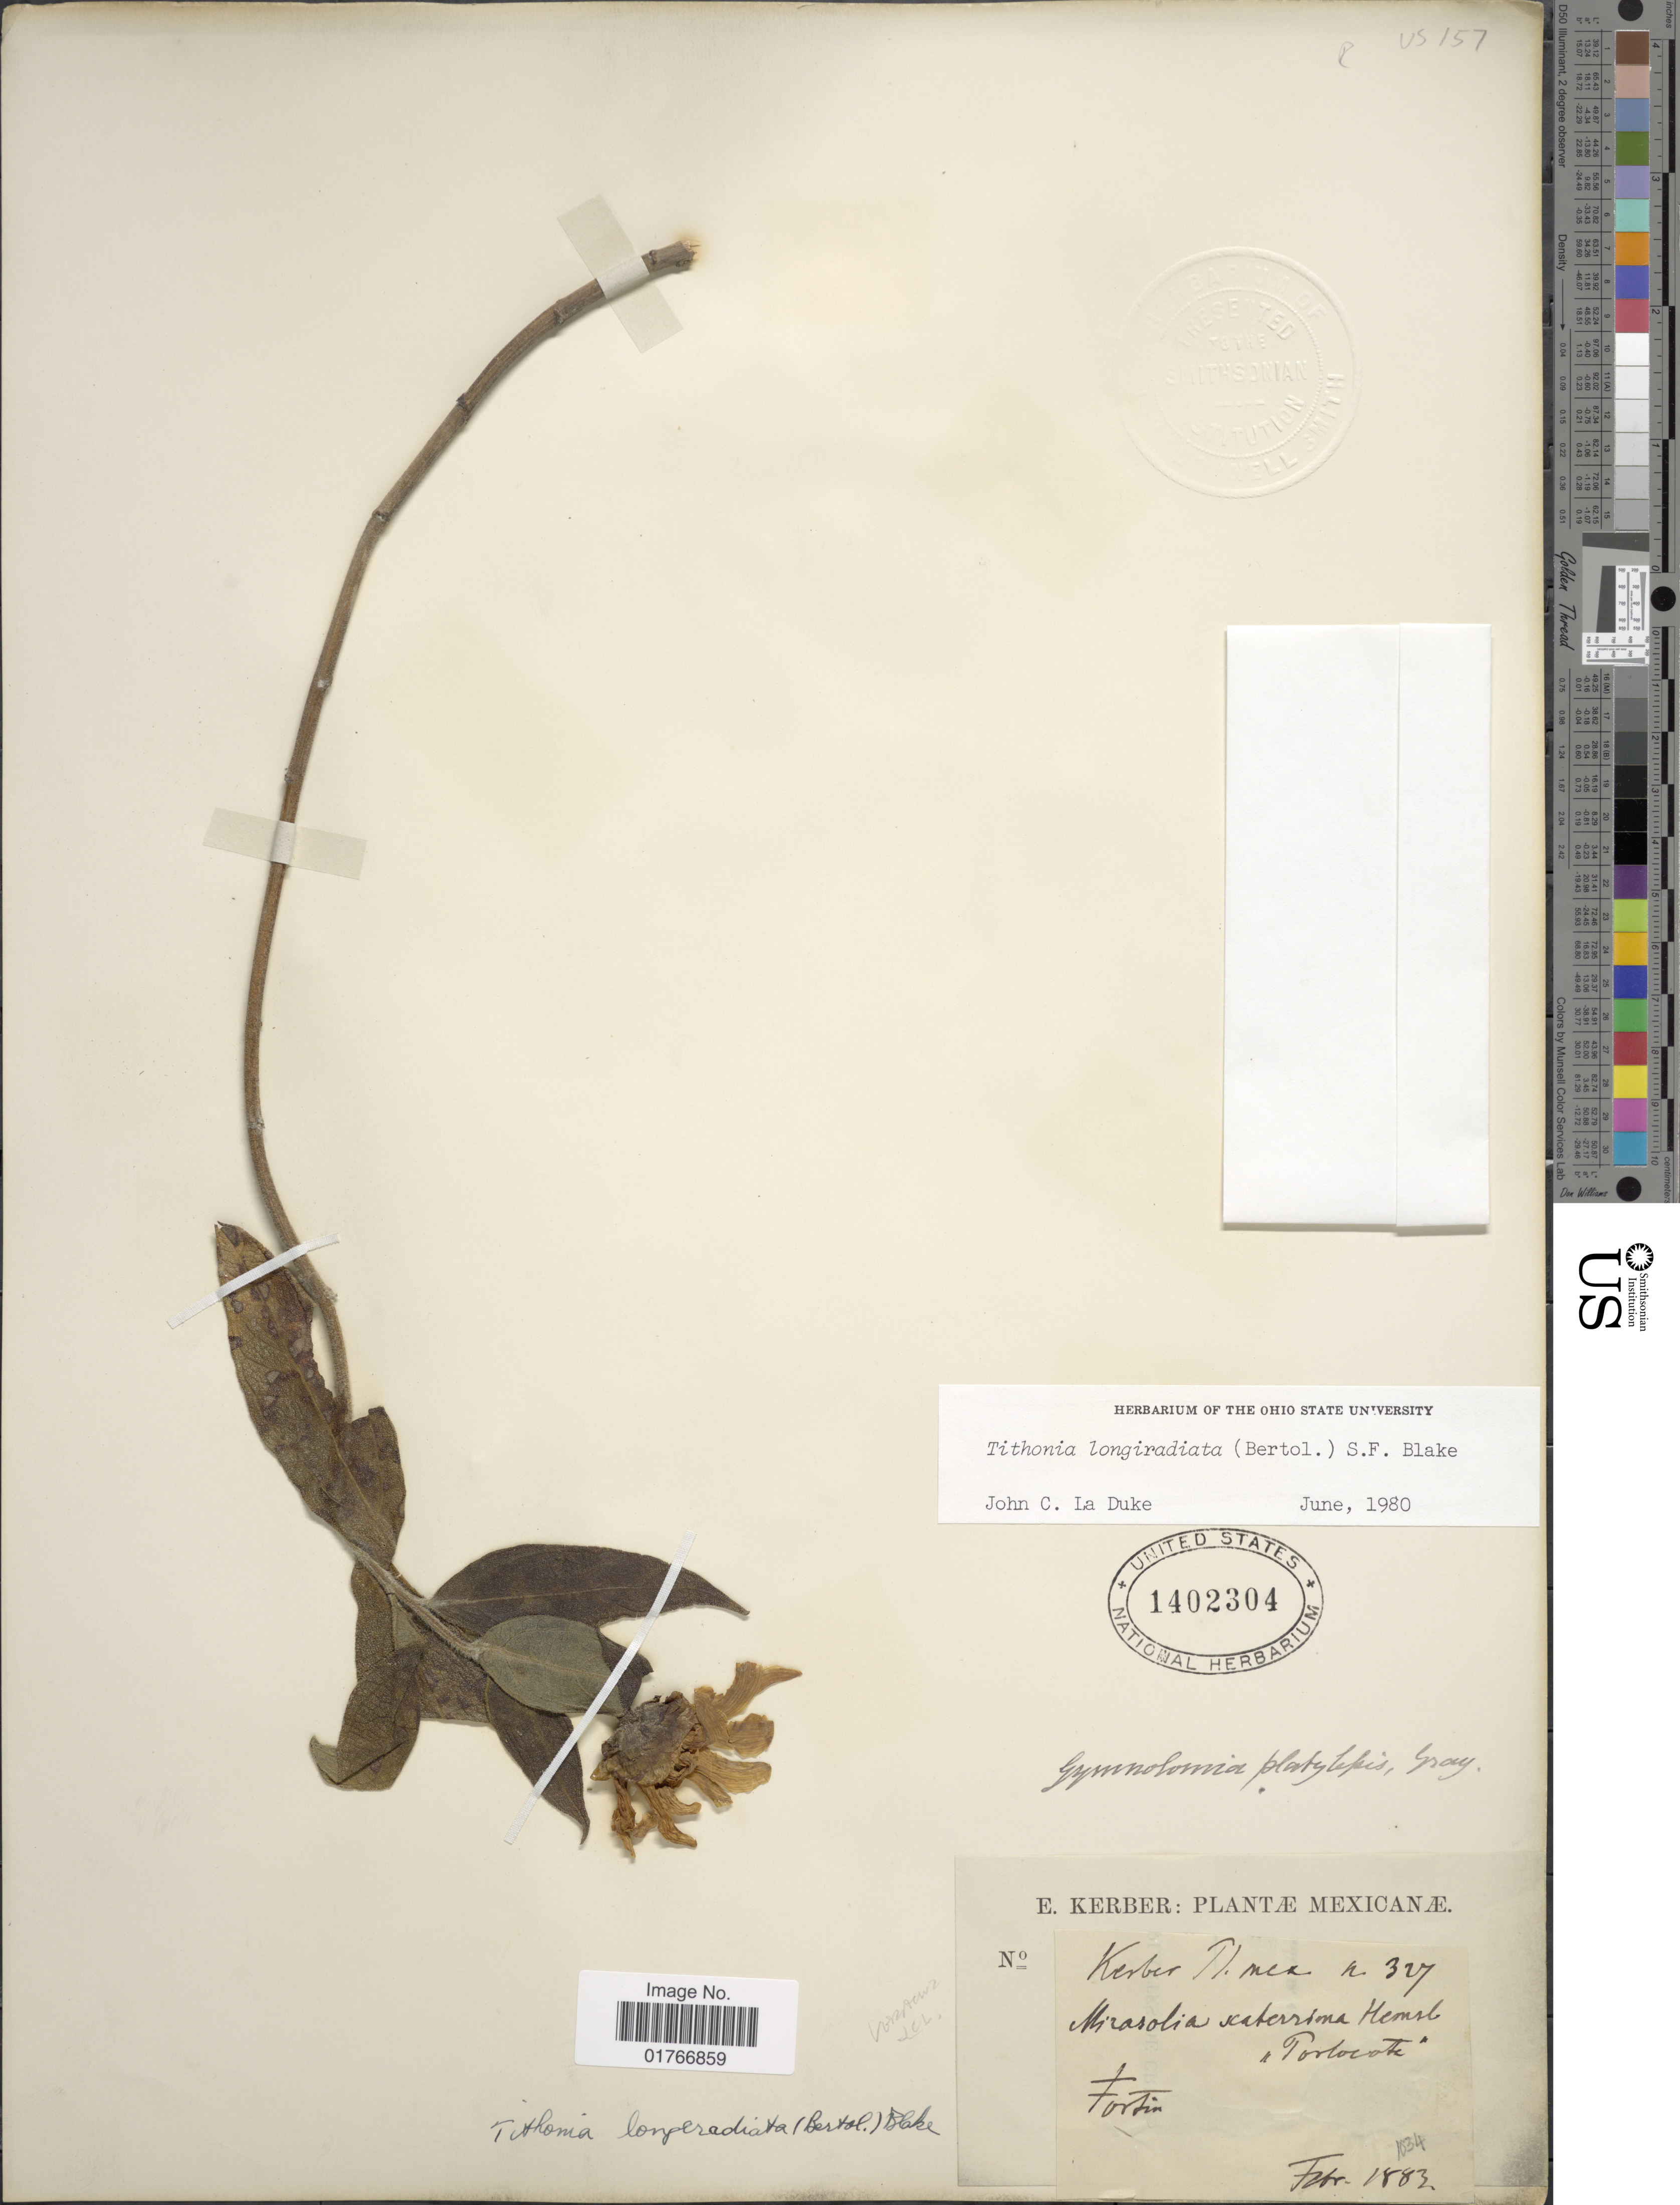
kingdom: Plantae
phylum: Tracheophyta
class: Magnoliopsida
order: Asterales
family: Asteraceae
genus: Tithonia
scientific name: Tithonia longiradiata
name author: (Bertol.) S.F. Blake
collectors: E. Kerber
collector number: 1034*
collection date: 1883-02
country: Mexico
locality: Fortin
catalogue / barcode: US 1402304